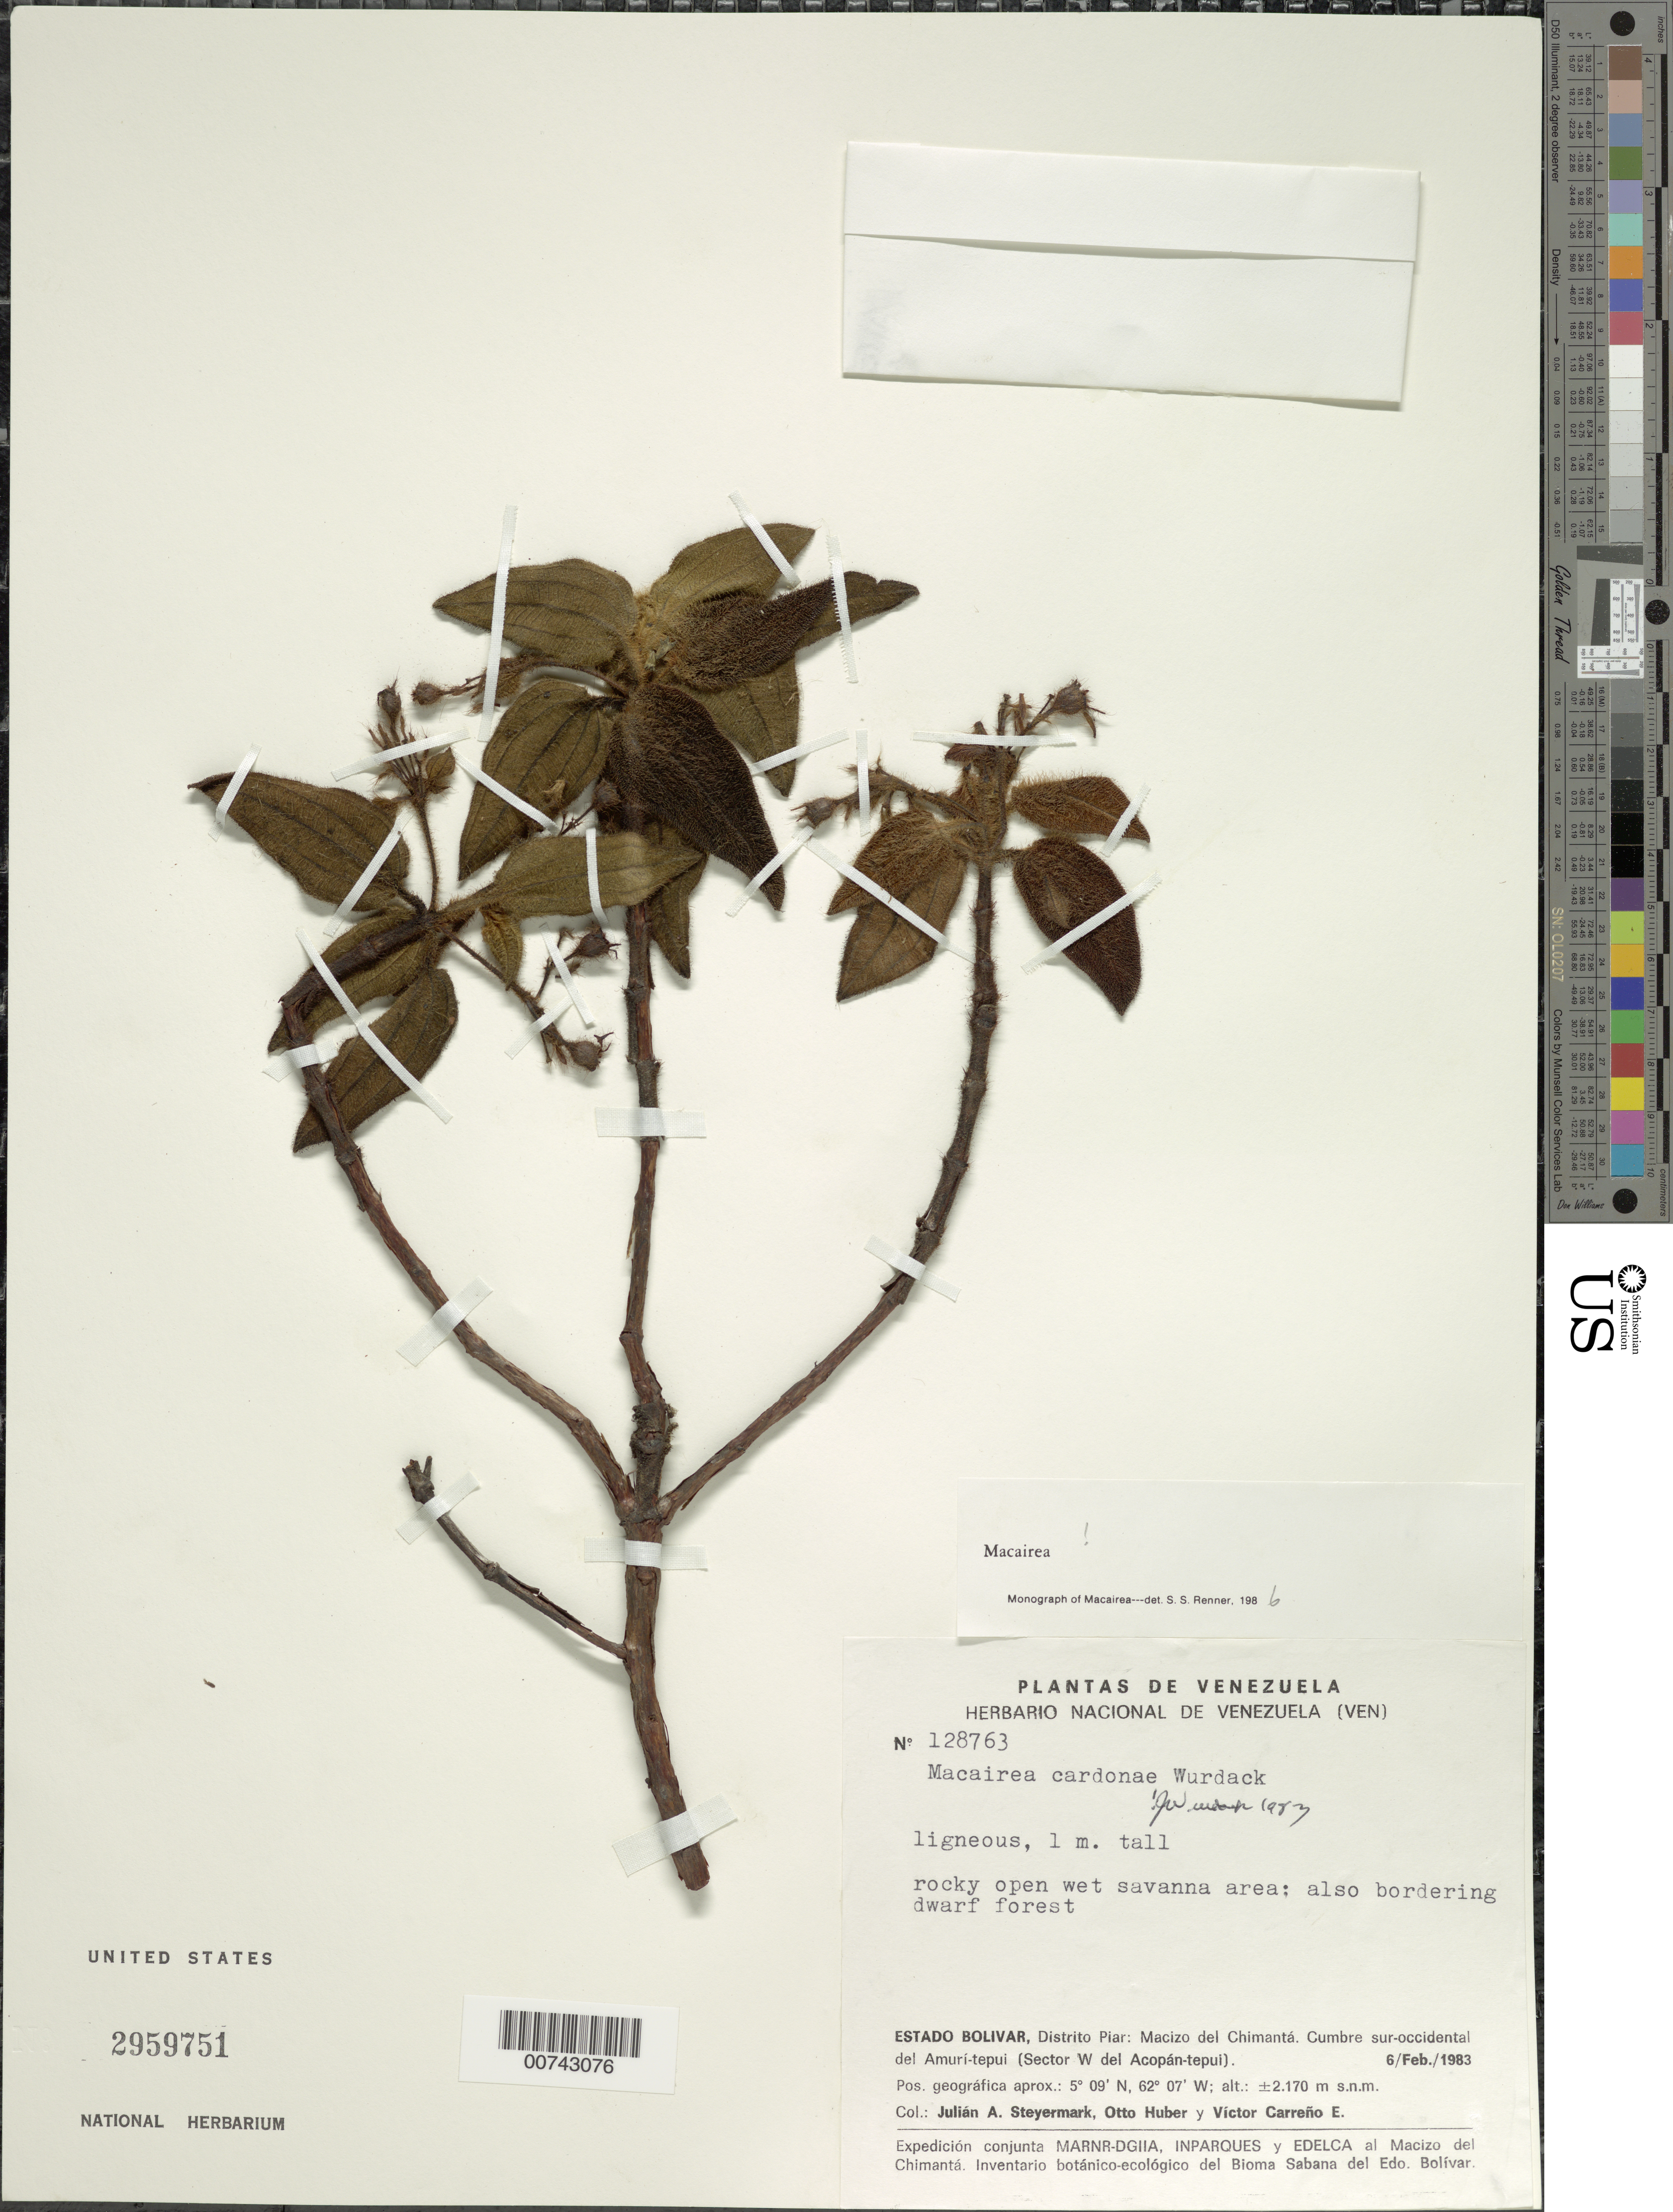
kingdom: Plantae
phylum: Tracheophyta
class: Magnoliopsida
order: Myrtales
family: Melastomataceae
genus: Macairea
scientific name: Macairea cardonae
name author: Wurdack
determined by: Wurdack, John J., (US), US (UNITED STATES)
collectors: J. Steyermark, O. Huber & V. Carreño E.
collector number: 128763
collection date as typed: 6-Feb-83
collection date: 1983-02-06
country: Venezuela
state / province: Bolívar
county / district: Piar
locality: Macizo del Chimantá, Amuí-tepuí (Sector W del Acopán-tepuí)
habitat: Rocky open wet savanna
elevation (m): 2170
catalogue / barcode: US 2959751